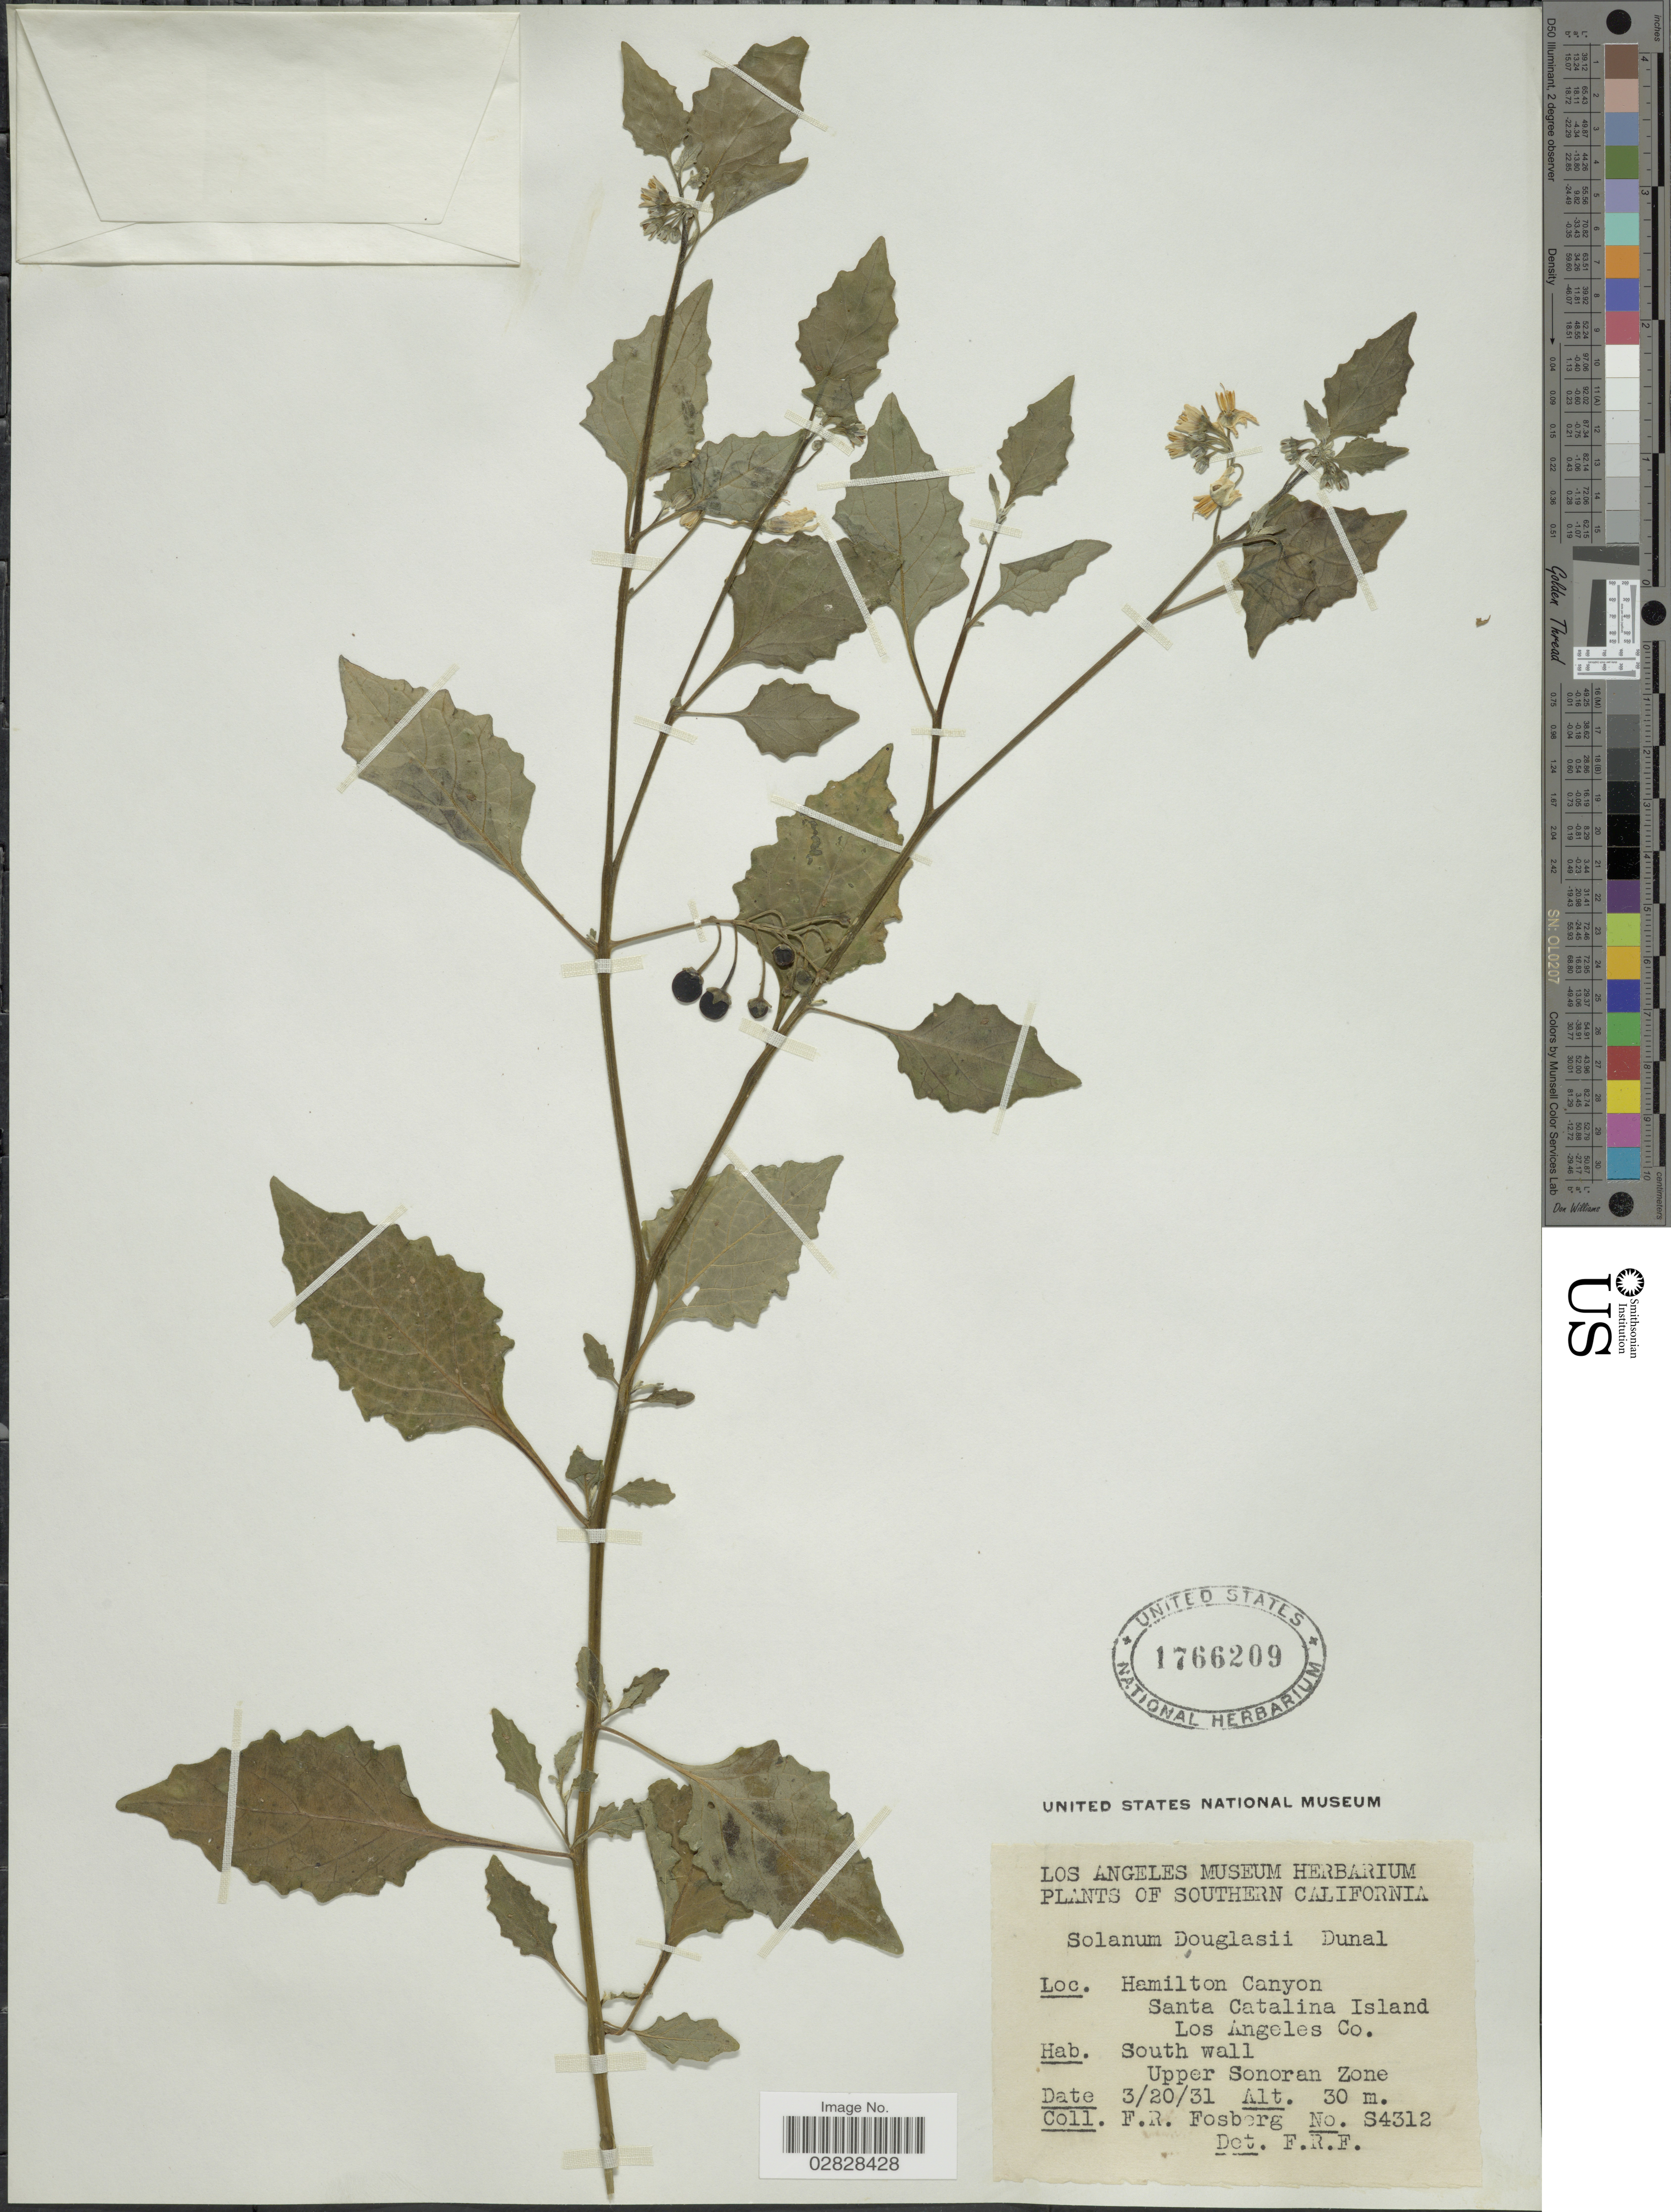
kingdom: Plantae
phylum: Tracheophyta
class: Magnoliopsida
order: Solanales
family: Solanaceae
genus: Solanum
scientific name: Solanum douglasii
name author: Dunal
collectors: F. R. Fosberg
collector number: S4312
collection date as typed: Transcribed d/m/y: 20/3/31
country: United States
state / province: California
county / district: Los Angeles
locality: Southern California. Hamilton Canyon. Santa Catalina Island. Los Angeles Co. South wall. Upper Sonoran Zone.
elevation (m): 30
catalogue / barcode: US 1766209